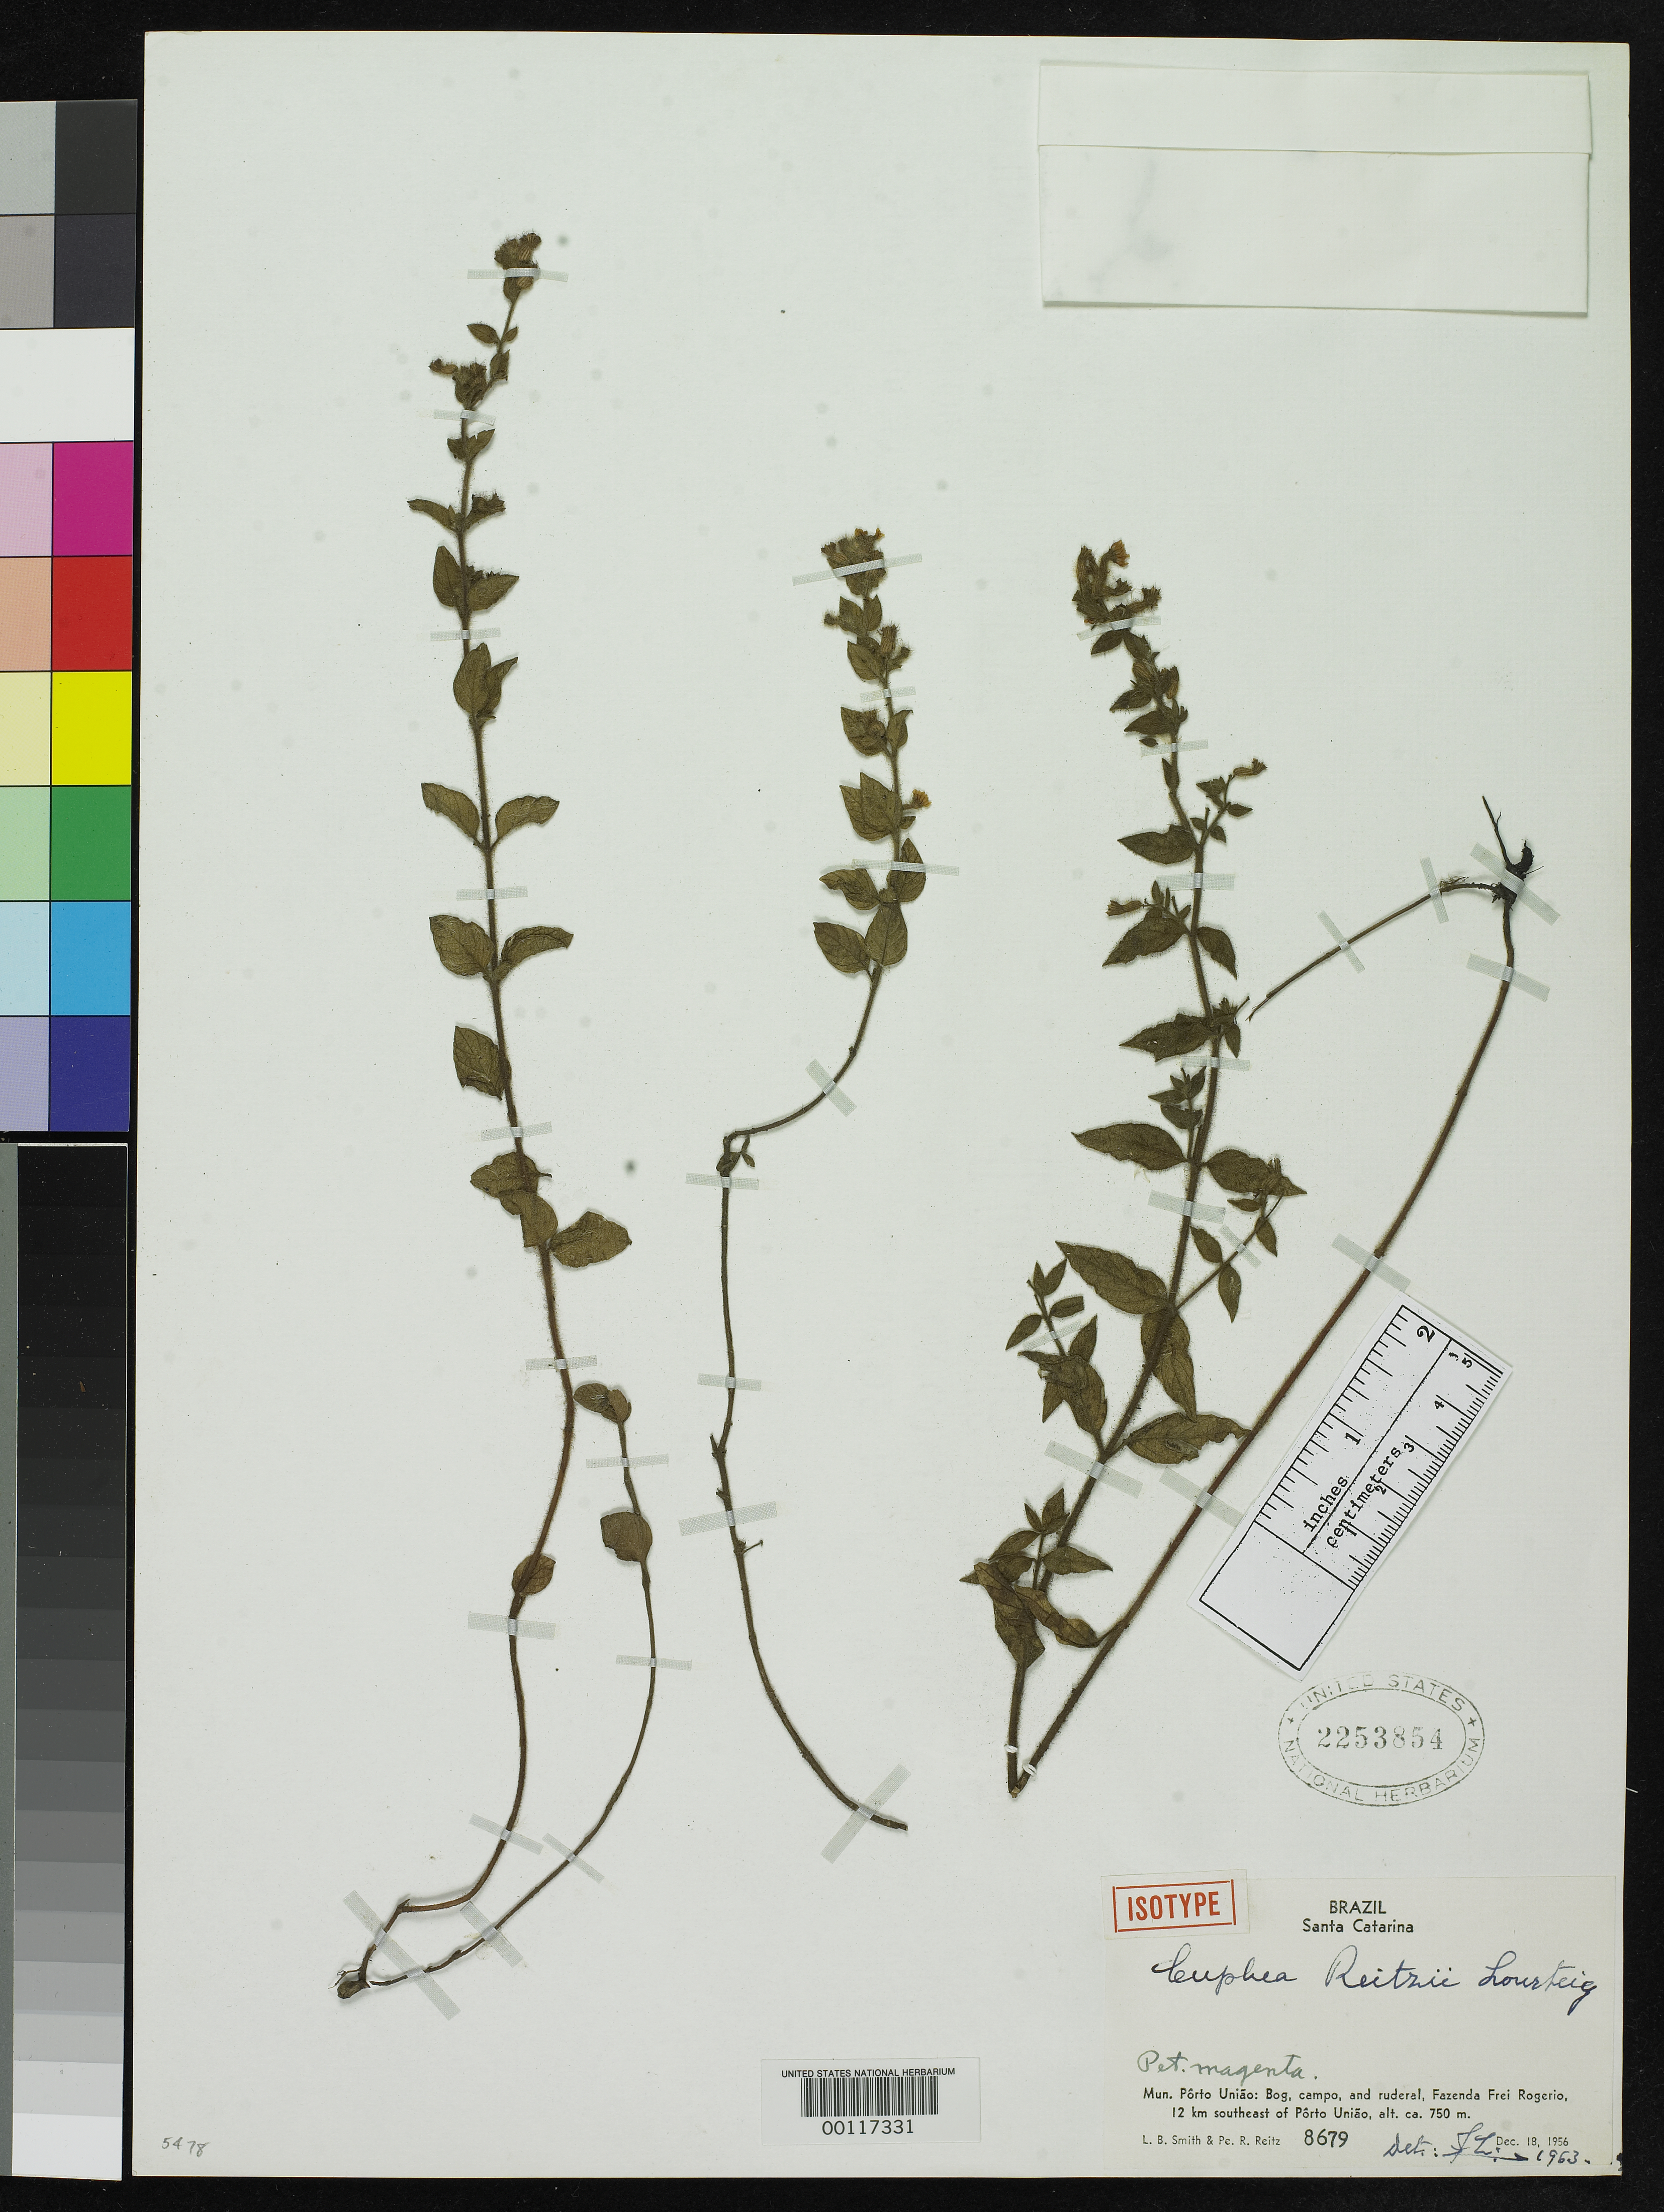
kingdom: Plantae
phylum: Tracheophyta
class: Magnoliopsida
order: Myrtales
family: Lythraceae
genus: Cuphea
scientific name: Cuphea retzii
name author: Lourteig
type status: Isotype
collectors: L. Smith & R. Reitz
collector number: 8679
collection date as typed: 18 Dec 1956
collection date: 1956-12-18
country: Brazil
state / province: Santa Catarina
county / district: Pôrto União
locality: Fazenda Frei Ragerie, 12 km SE of Porto Unio.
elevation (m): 750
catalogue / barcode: US 2253854